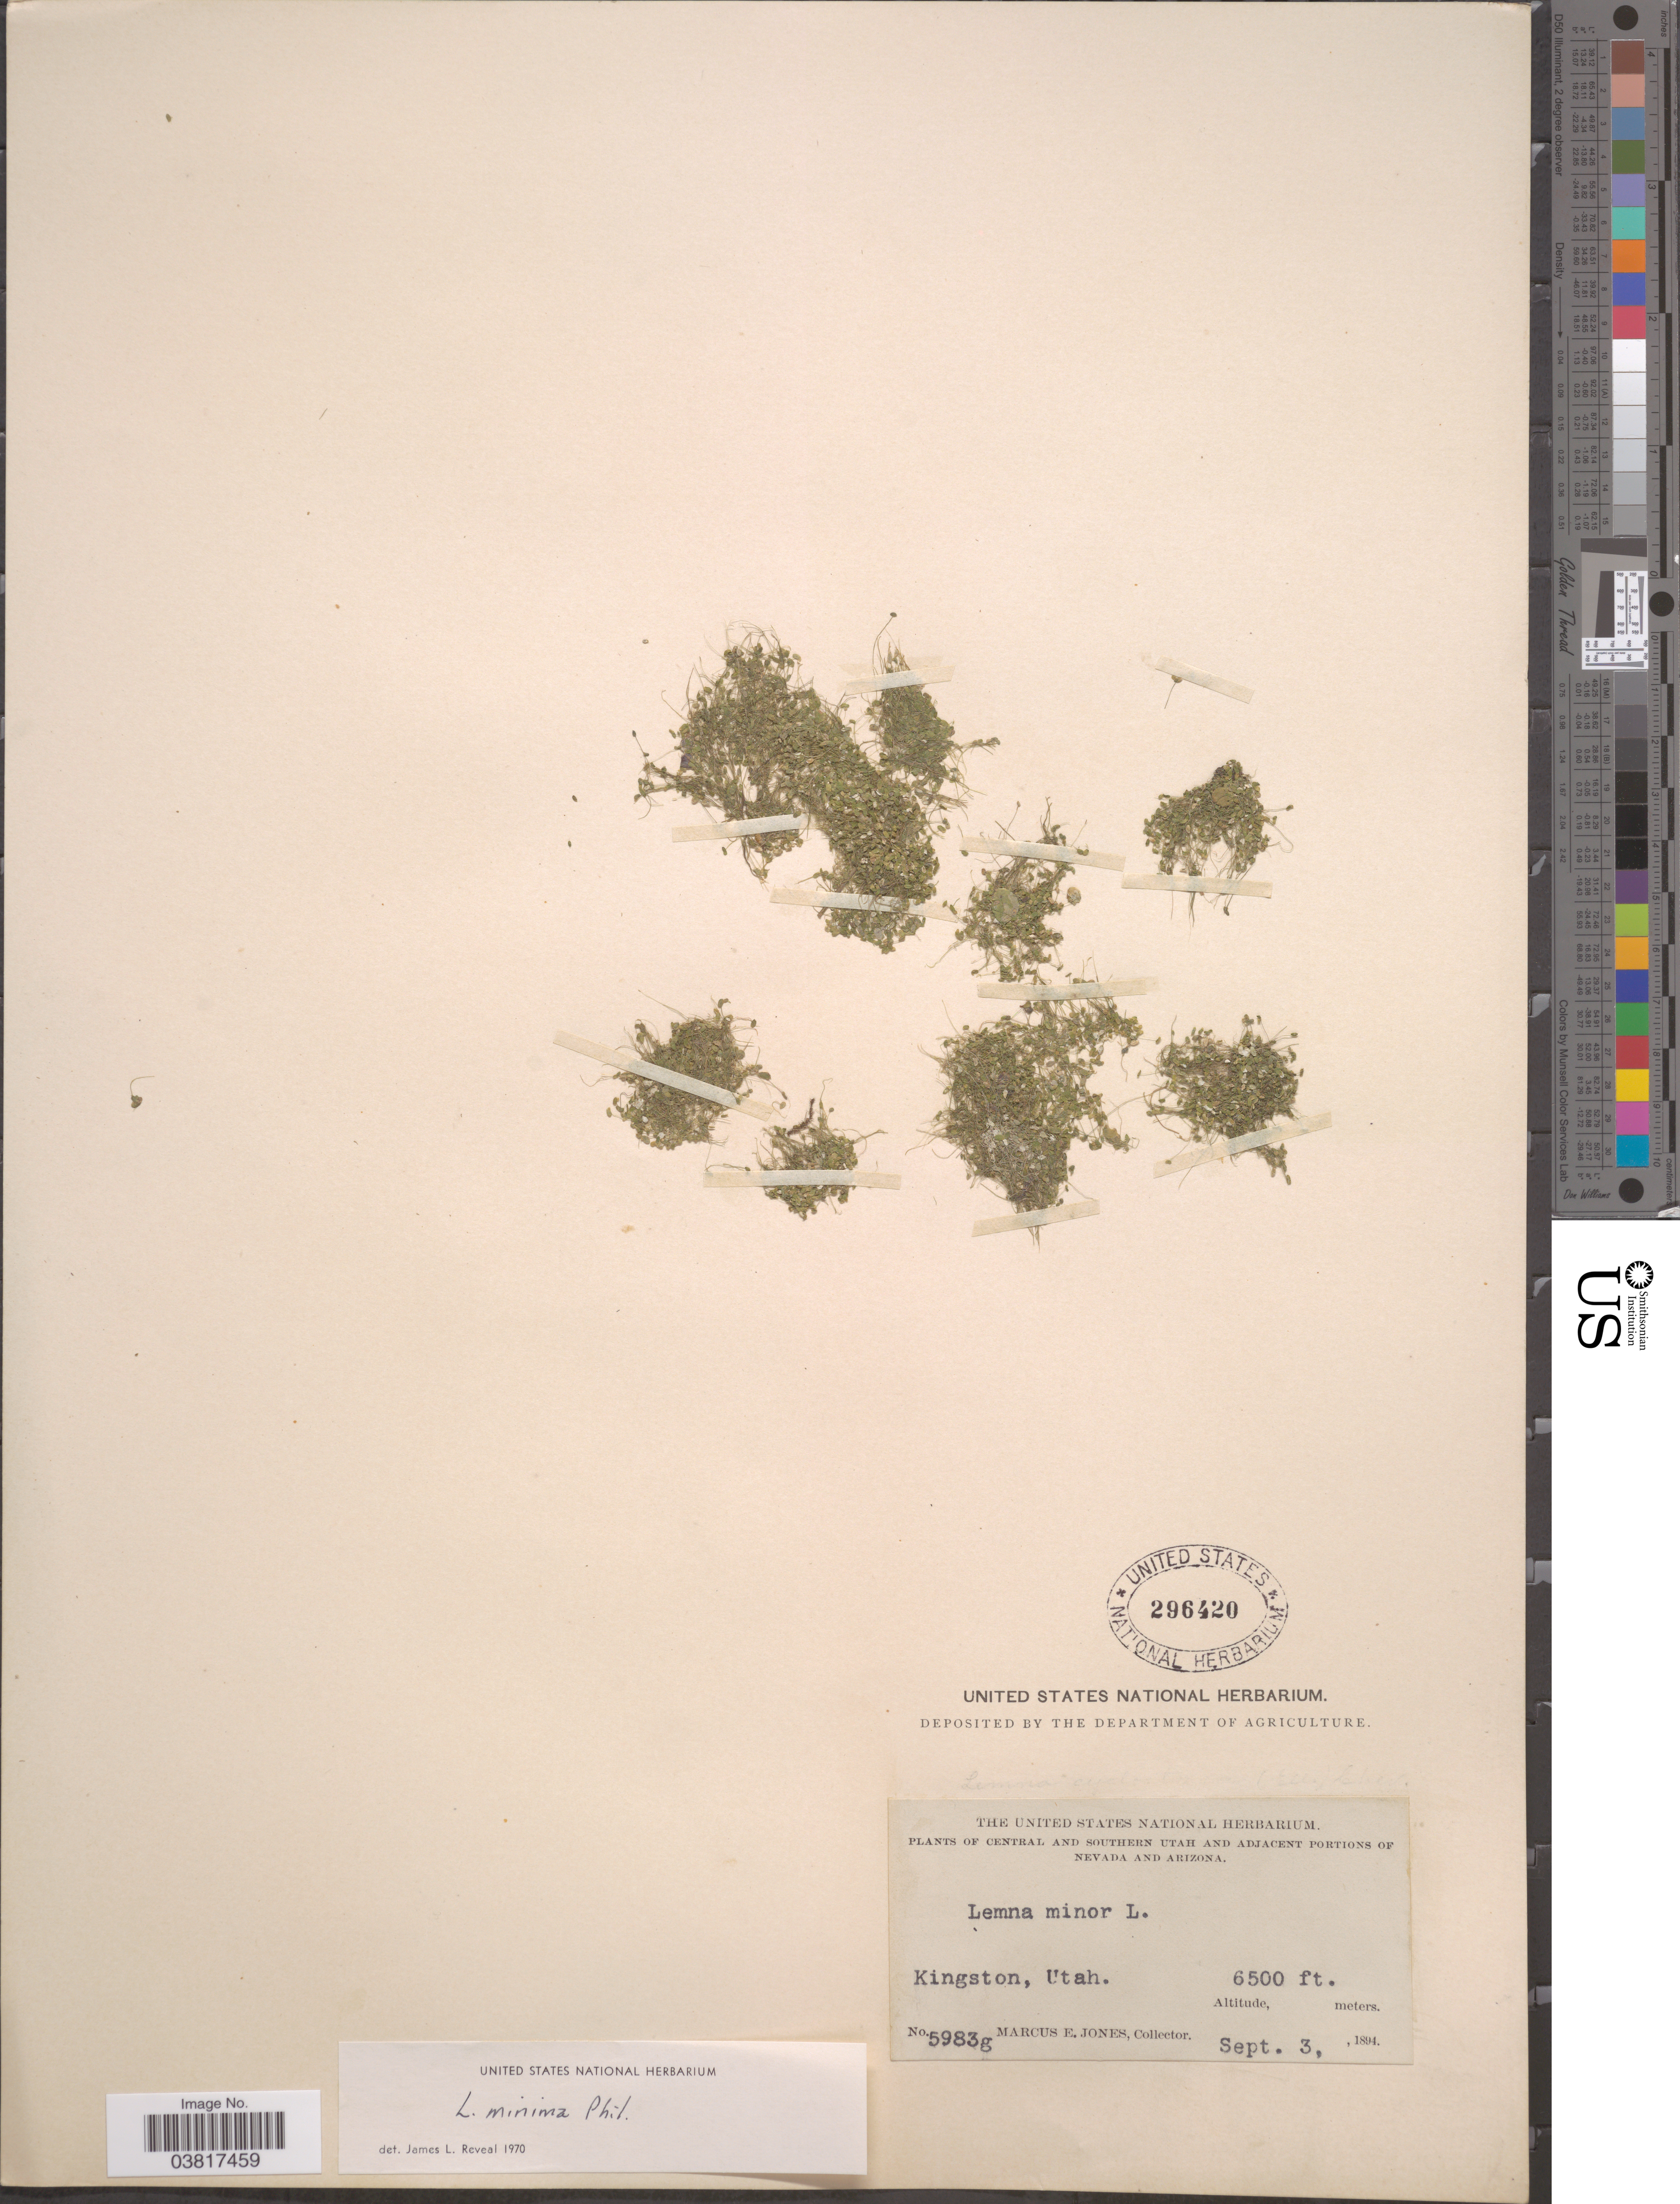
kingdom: Plantae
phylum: Tracheophyta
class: Liliopsida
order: Alismatales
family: Araceae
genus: Lemna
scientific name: Lemna minima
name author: Thuill. ex P. Beauv.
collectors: M. E. Jones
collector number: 5983g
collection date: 1894-09-03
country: United States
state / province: Utah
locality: Central and Southern Utah. Kingston.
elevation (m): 1981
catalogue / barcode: US 296420